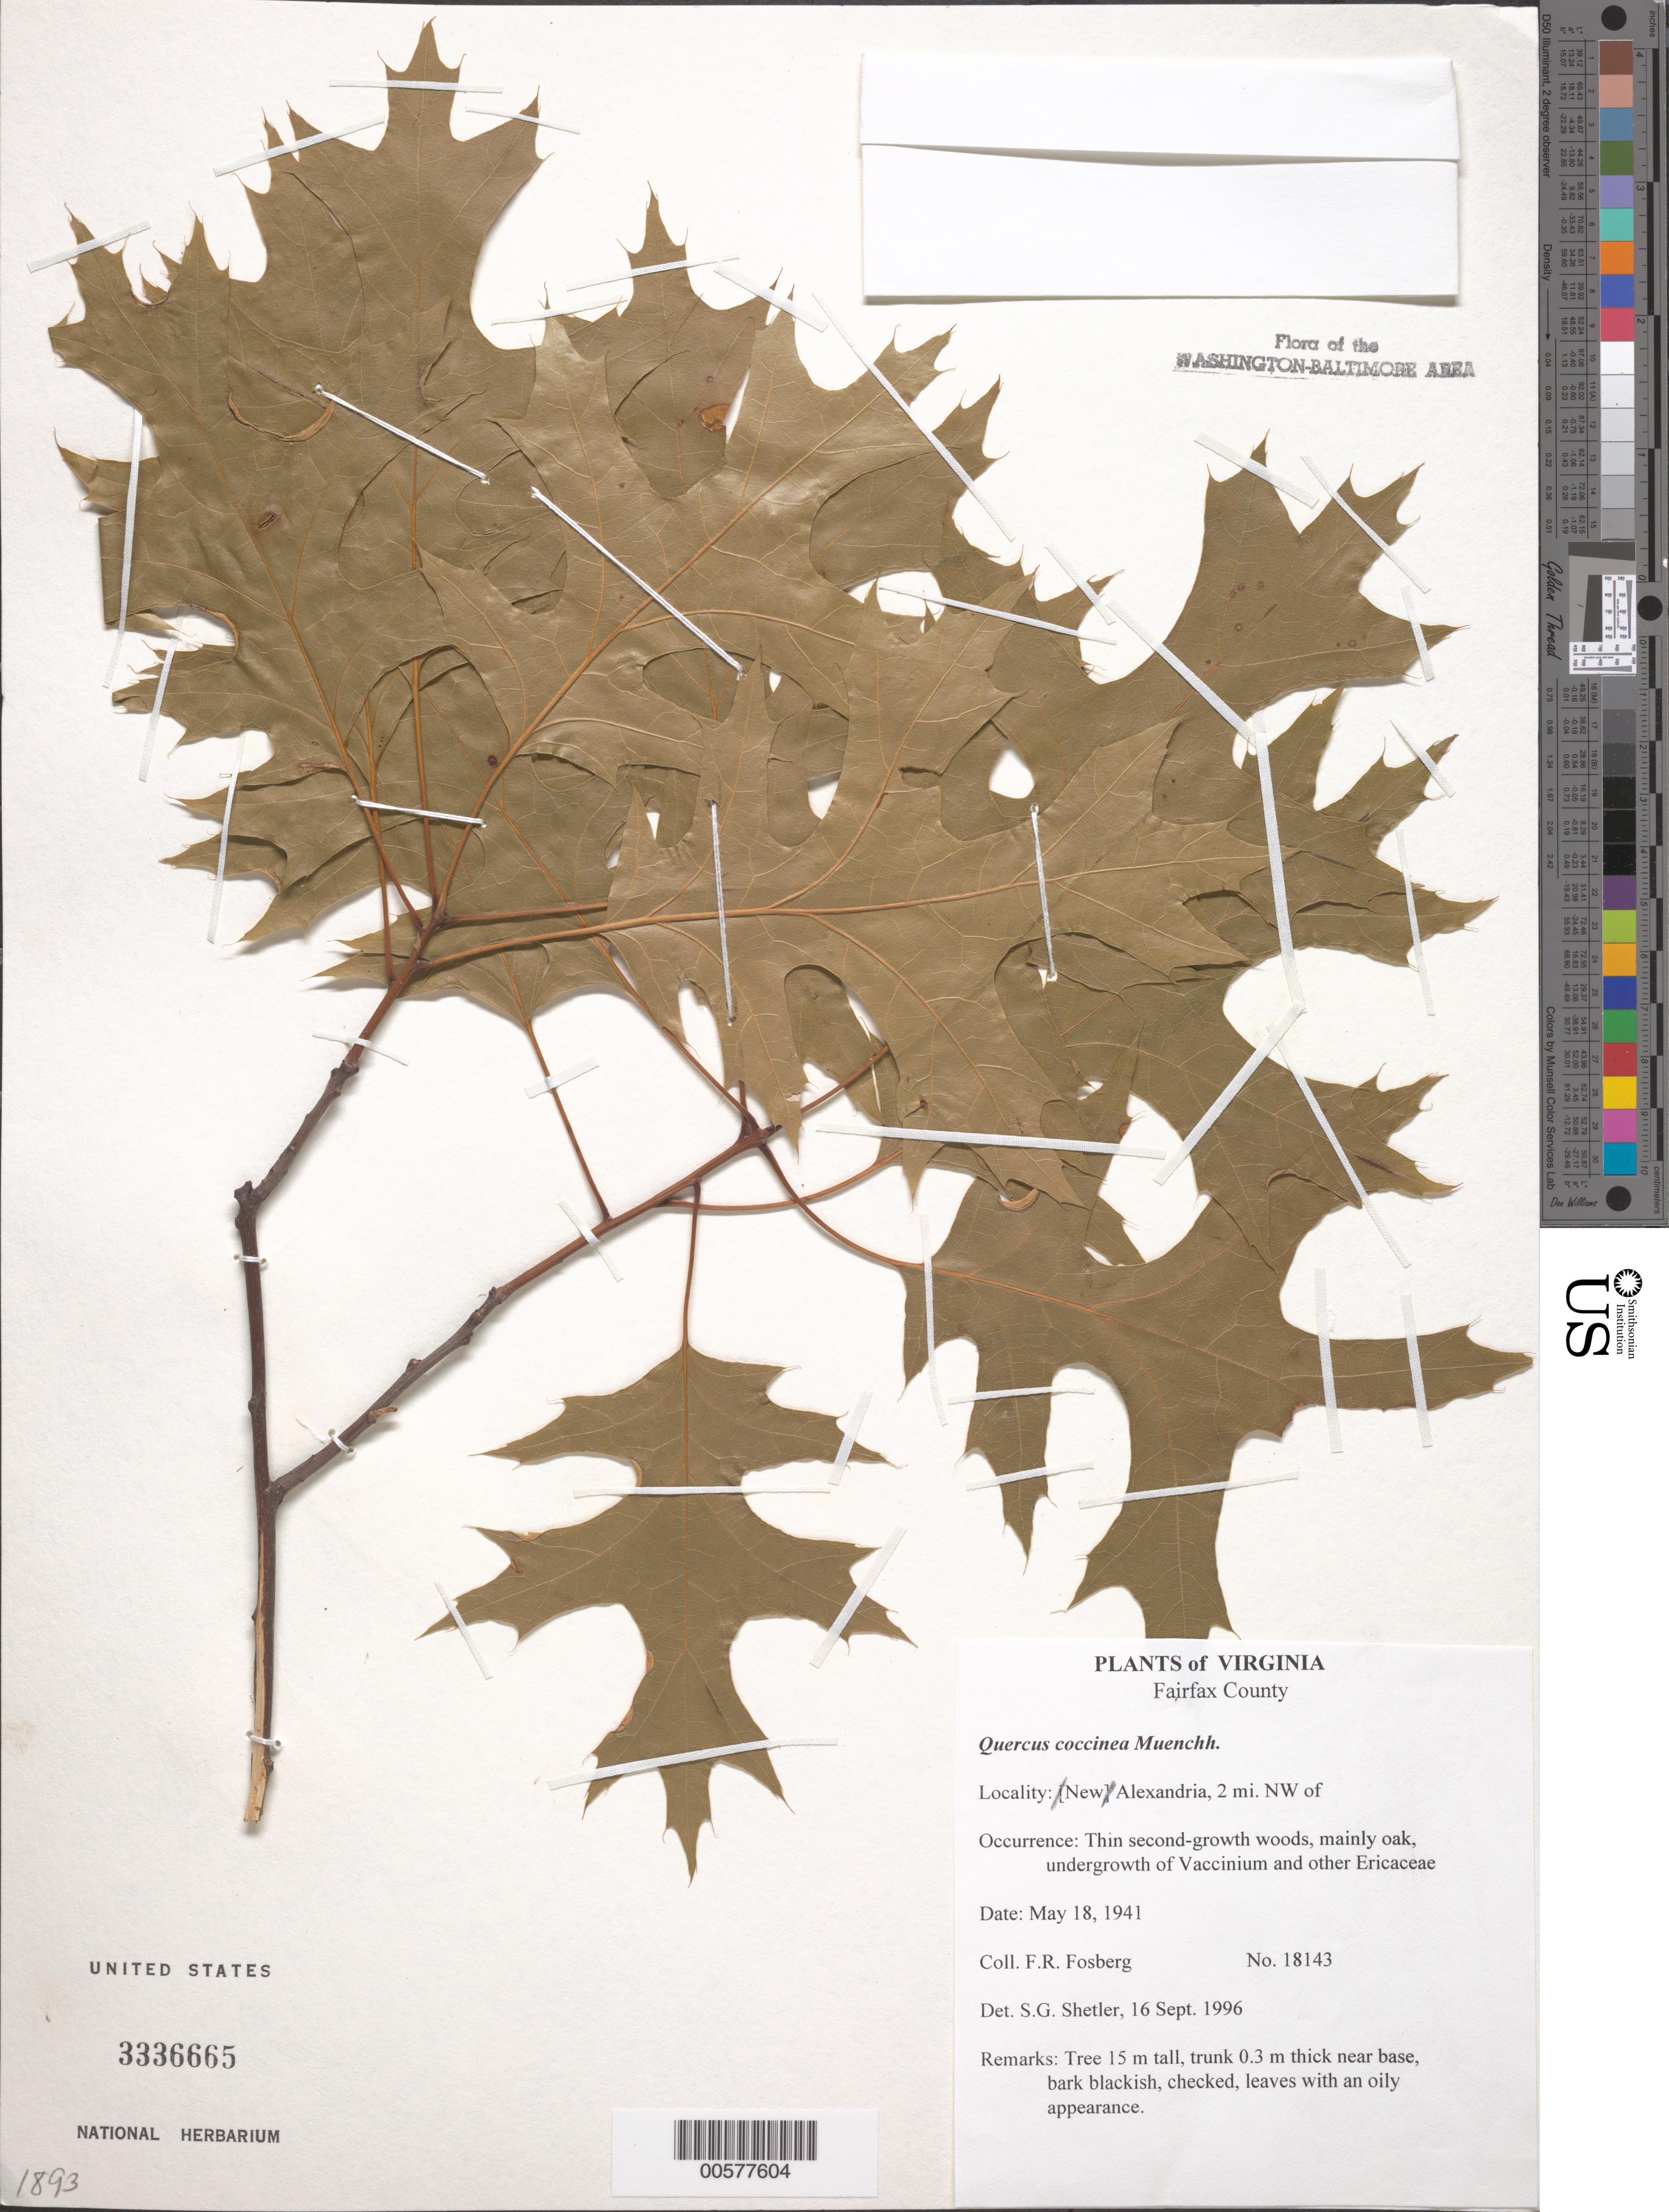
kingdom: Plantae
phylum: Tracheophyta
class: Magnoliopsida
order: Fagales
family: Fagaceae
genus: Quercus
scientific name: Quercus coccinea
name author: Münchh.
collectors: F. R. Fosberg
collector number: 18143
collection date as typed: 18 May 1941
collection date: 1941-05-18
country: United States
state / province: Virginia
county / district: Fairfax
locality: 2 mi NW of New Alexandria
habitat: Thin second-growth woods, mainly oak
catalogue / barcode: US 3336665